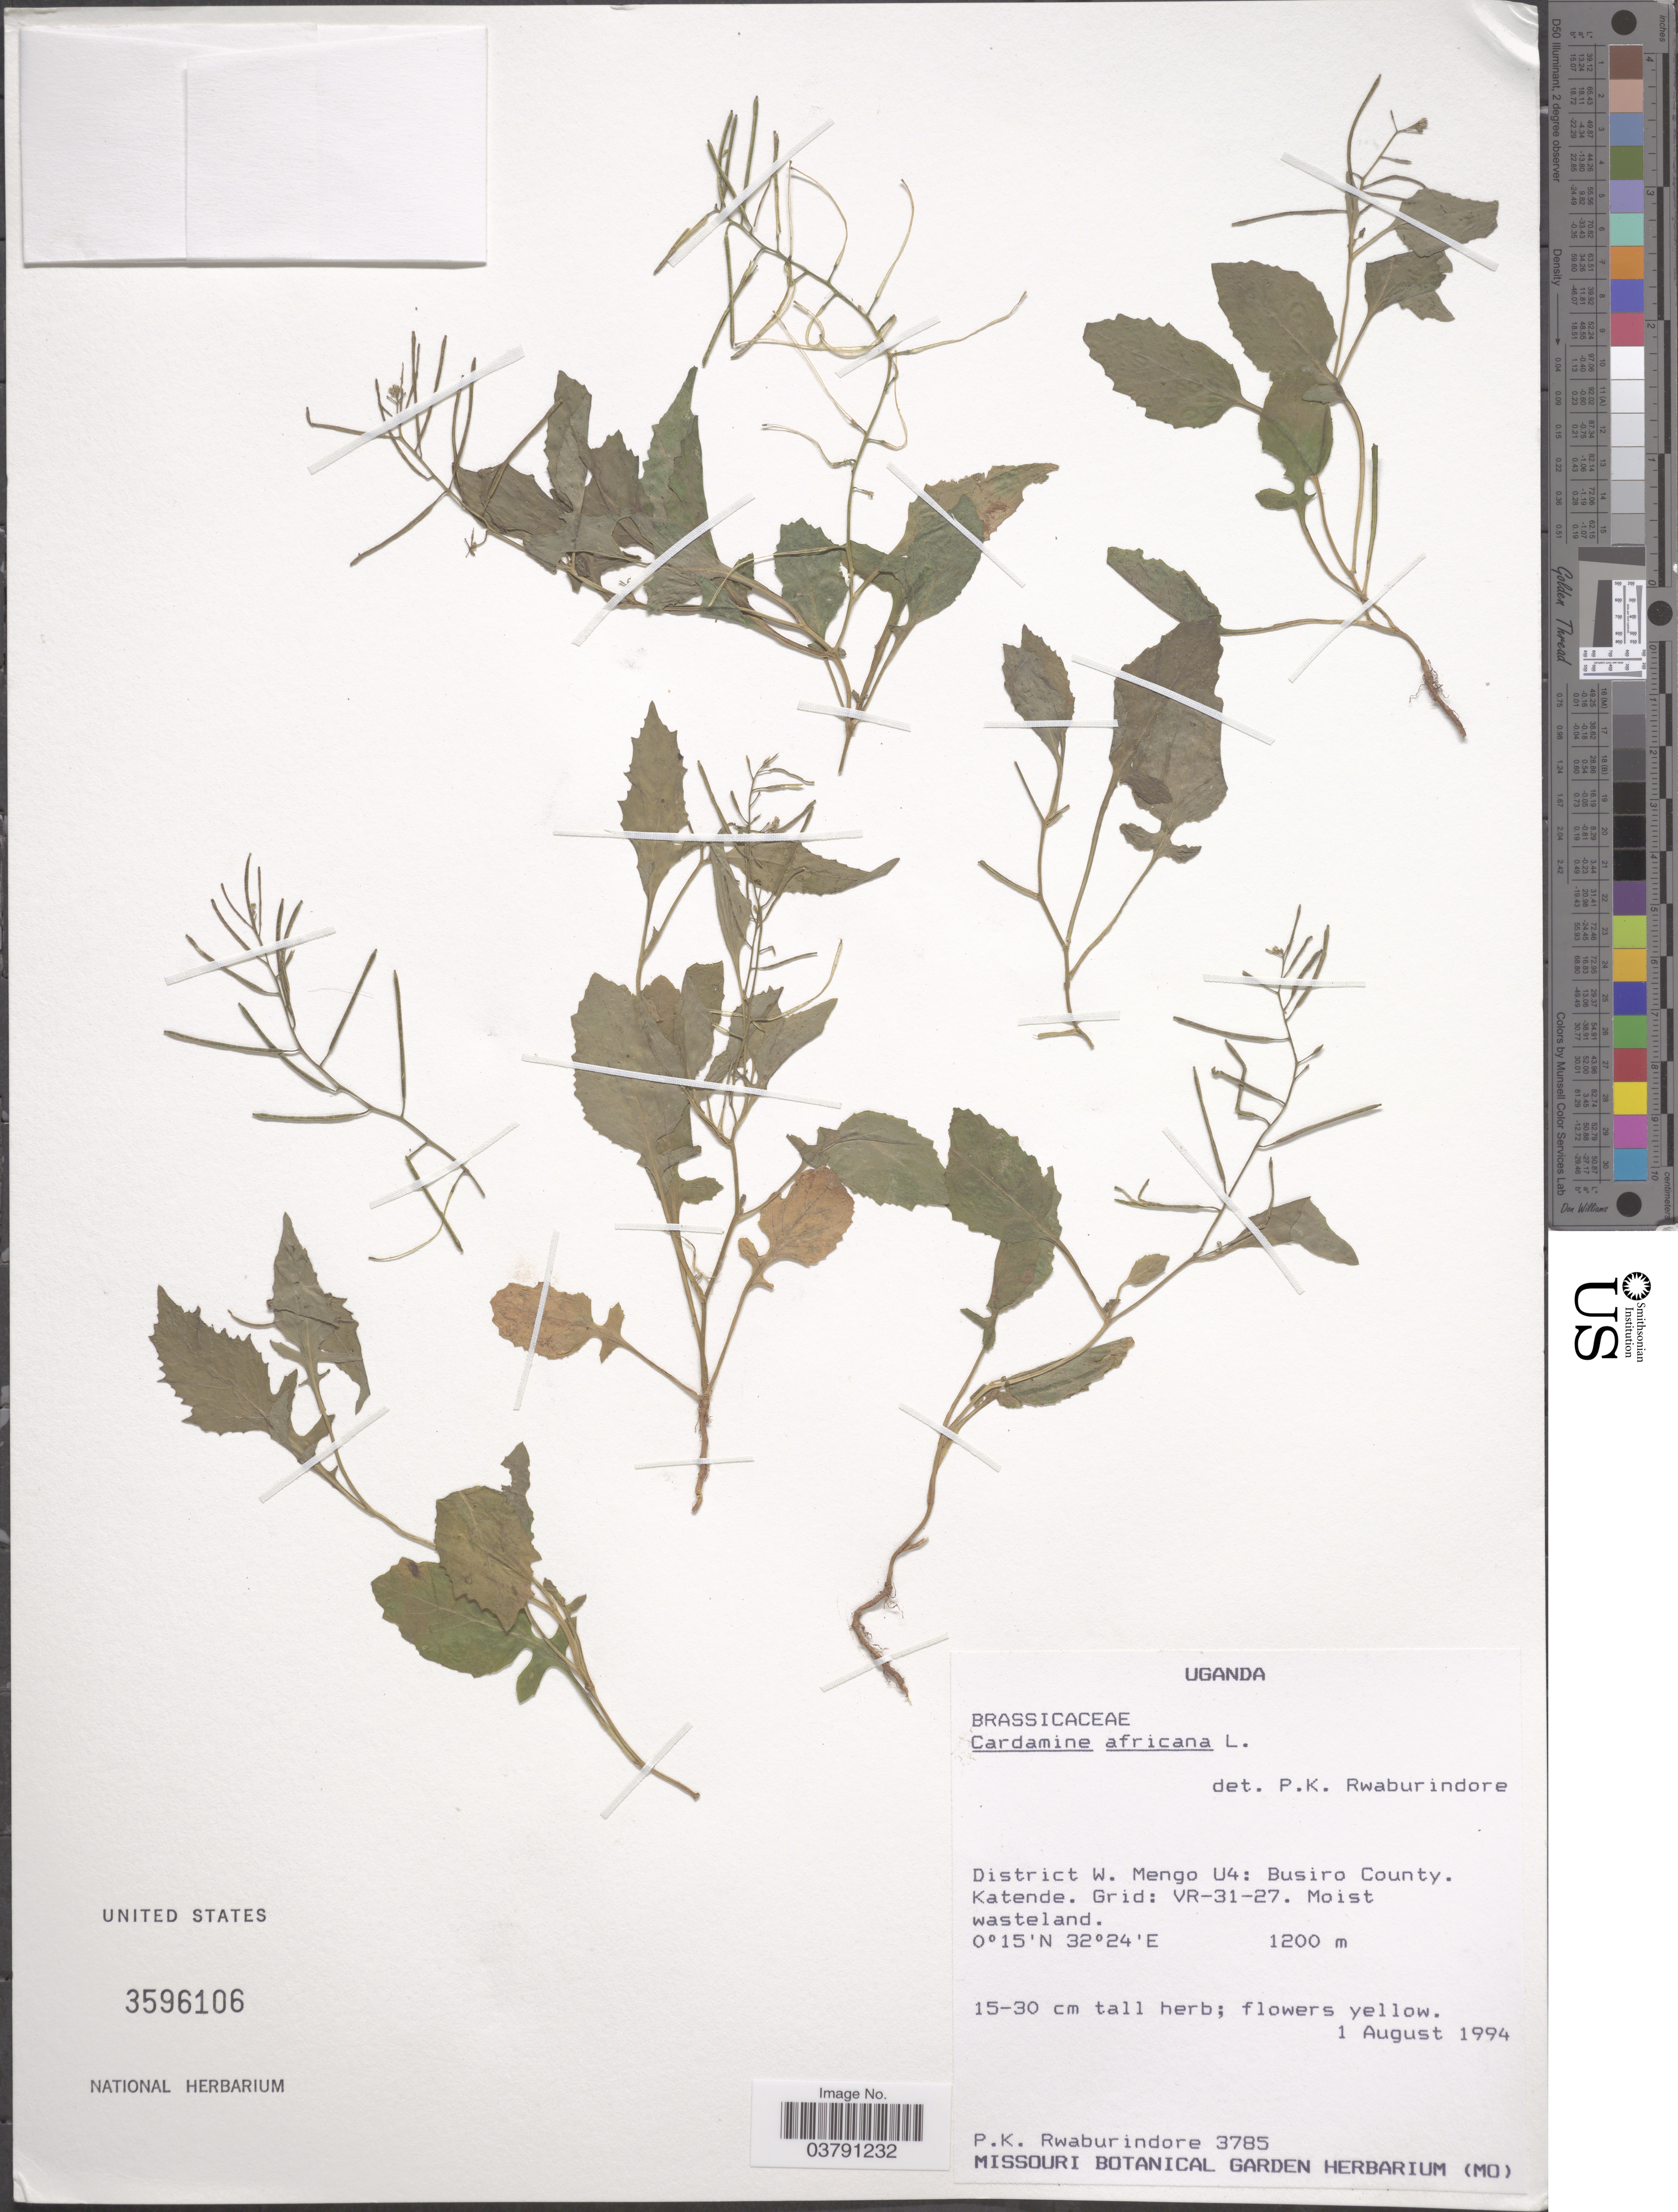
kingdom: Plantae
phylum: Tracheophyta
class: Magnoliopsida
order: Brassicales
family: Brassicaceae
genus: Cardamine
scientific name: Cardamine africana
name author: L.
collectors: P. Rwaburindore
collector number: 3785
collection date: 1994-08-01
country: Uganda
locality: District W. Mengo U4: Busiro County. Katende. Grid VR-31-27. Moist wasteland.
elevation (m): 1200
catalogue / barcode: US 3596106